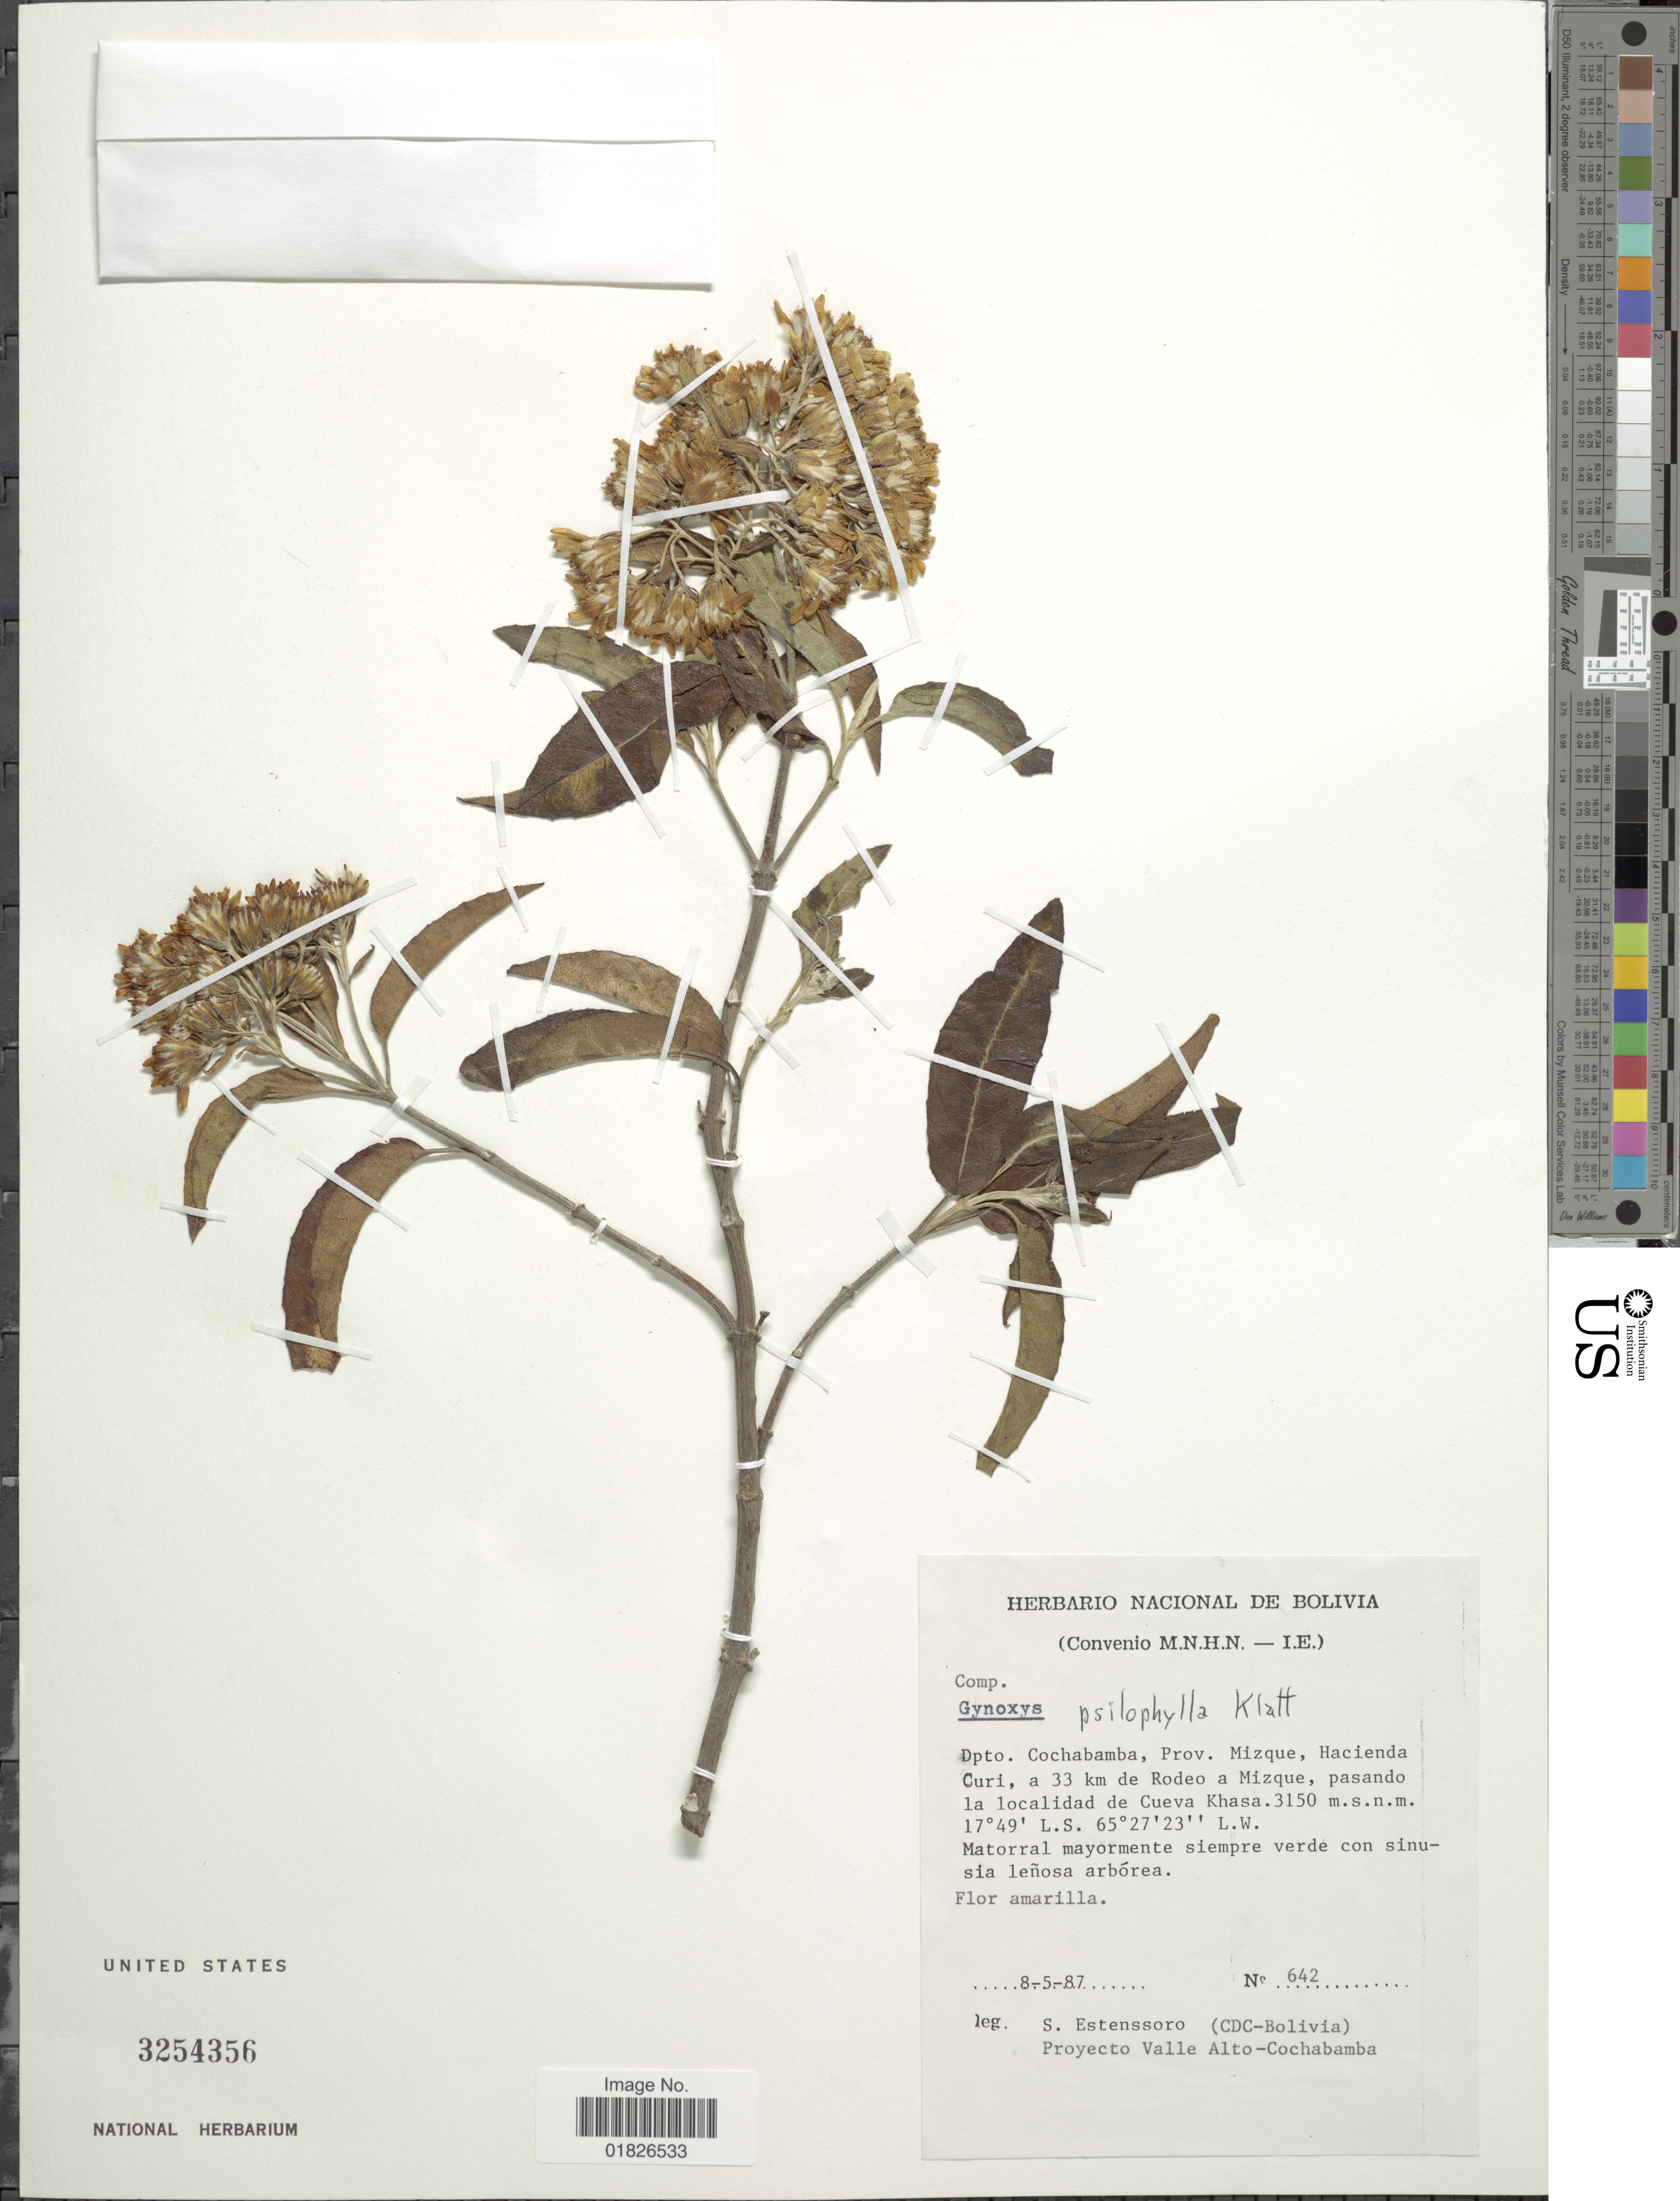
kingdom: Plantae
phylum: Tracheophyta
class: Magnoliopsida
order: Asterales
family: Asteraceae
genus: Gynoxys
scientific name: Gynoxys psilophylla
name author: Klatt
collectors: S. Estenssoro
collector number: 642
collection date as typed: Transcribed d/m/y: 8/5/87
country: Bolivia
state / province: Cochabamba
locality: Prov. Mizque, Hacienda Curi, a 33 km de Rodeo a Mizque, pasando a localidad de Cueva Khasa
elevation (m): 3150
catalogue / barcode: US 3254356